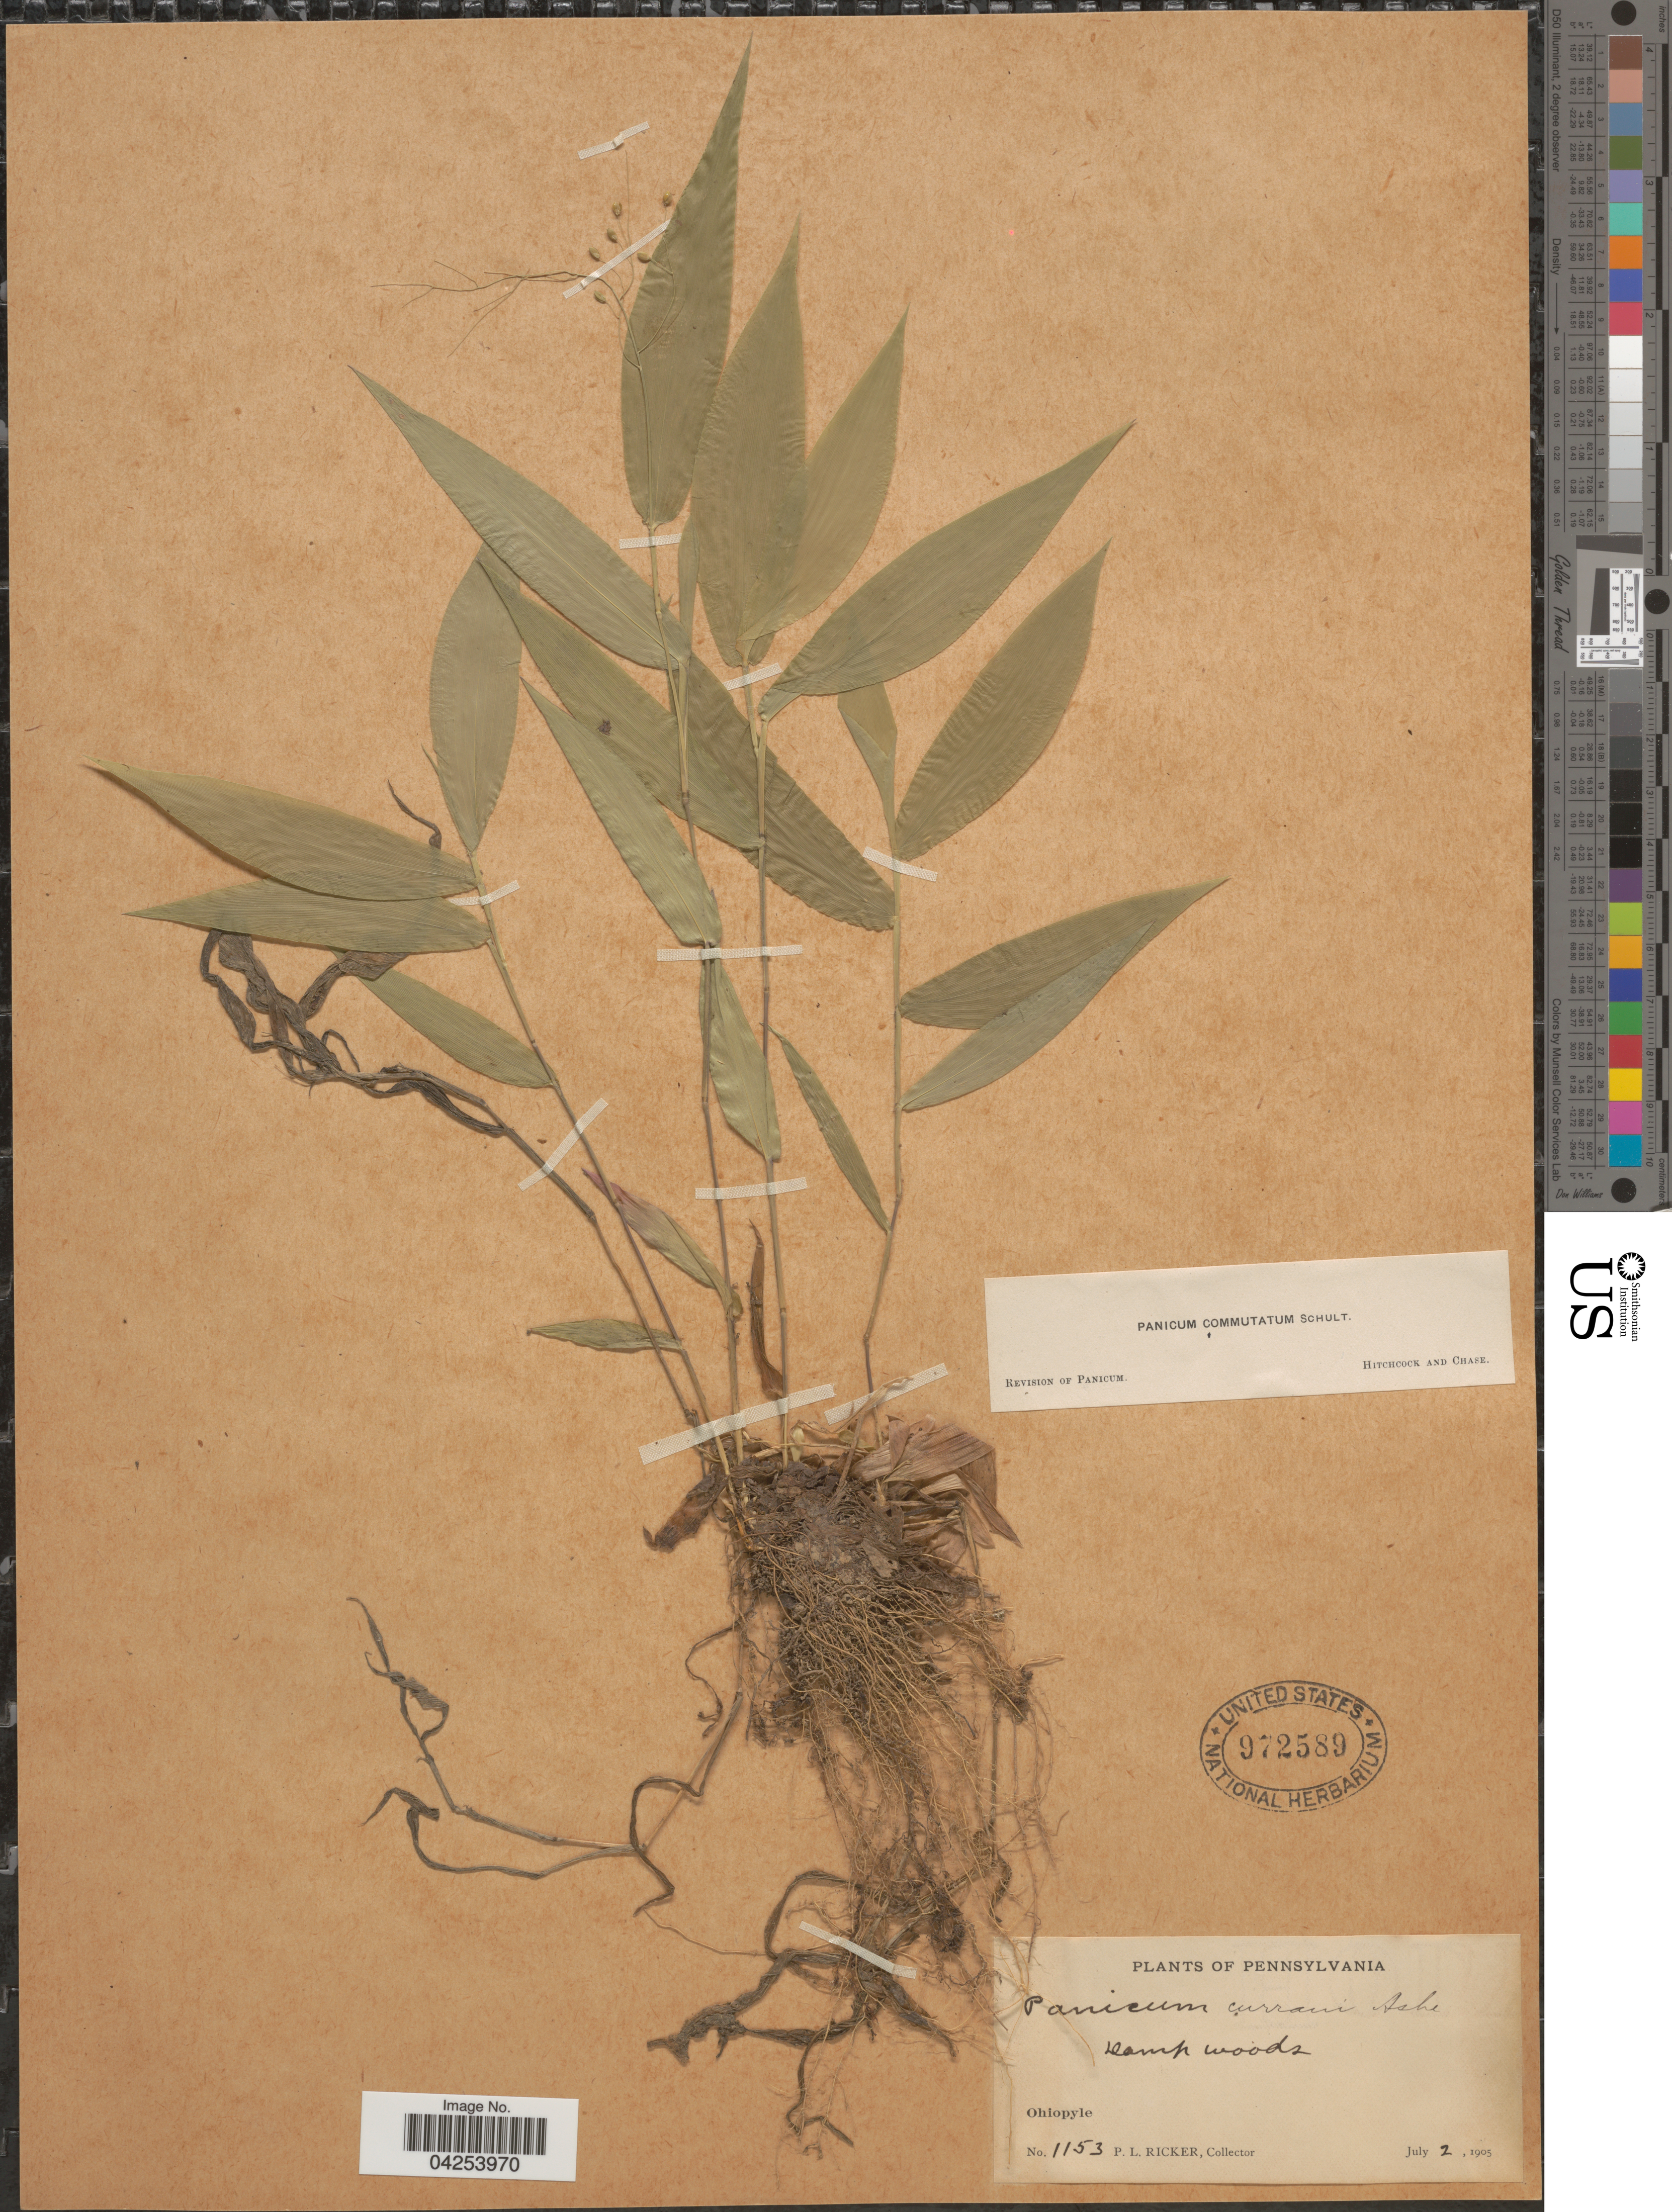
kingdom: Plantae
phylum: Tracheophyta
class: Liliopsida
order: Poales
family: Poaceae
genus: Dichanthelium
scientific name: Dichanthelium commutatum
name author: (Schult.) Gould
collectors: P. Ricker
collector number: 1153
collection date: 1905-07-02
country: United States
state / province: Pennsylvania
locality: Damp woods. Ohiopyle.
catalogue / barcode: US 972589